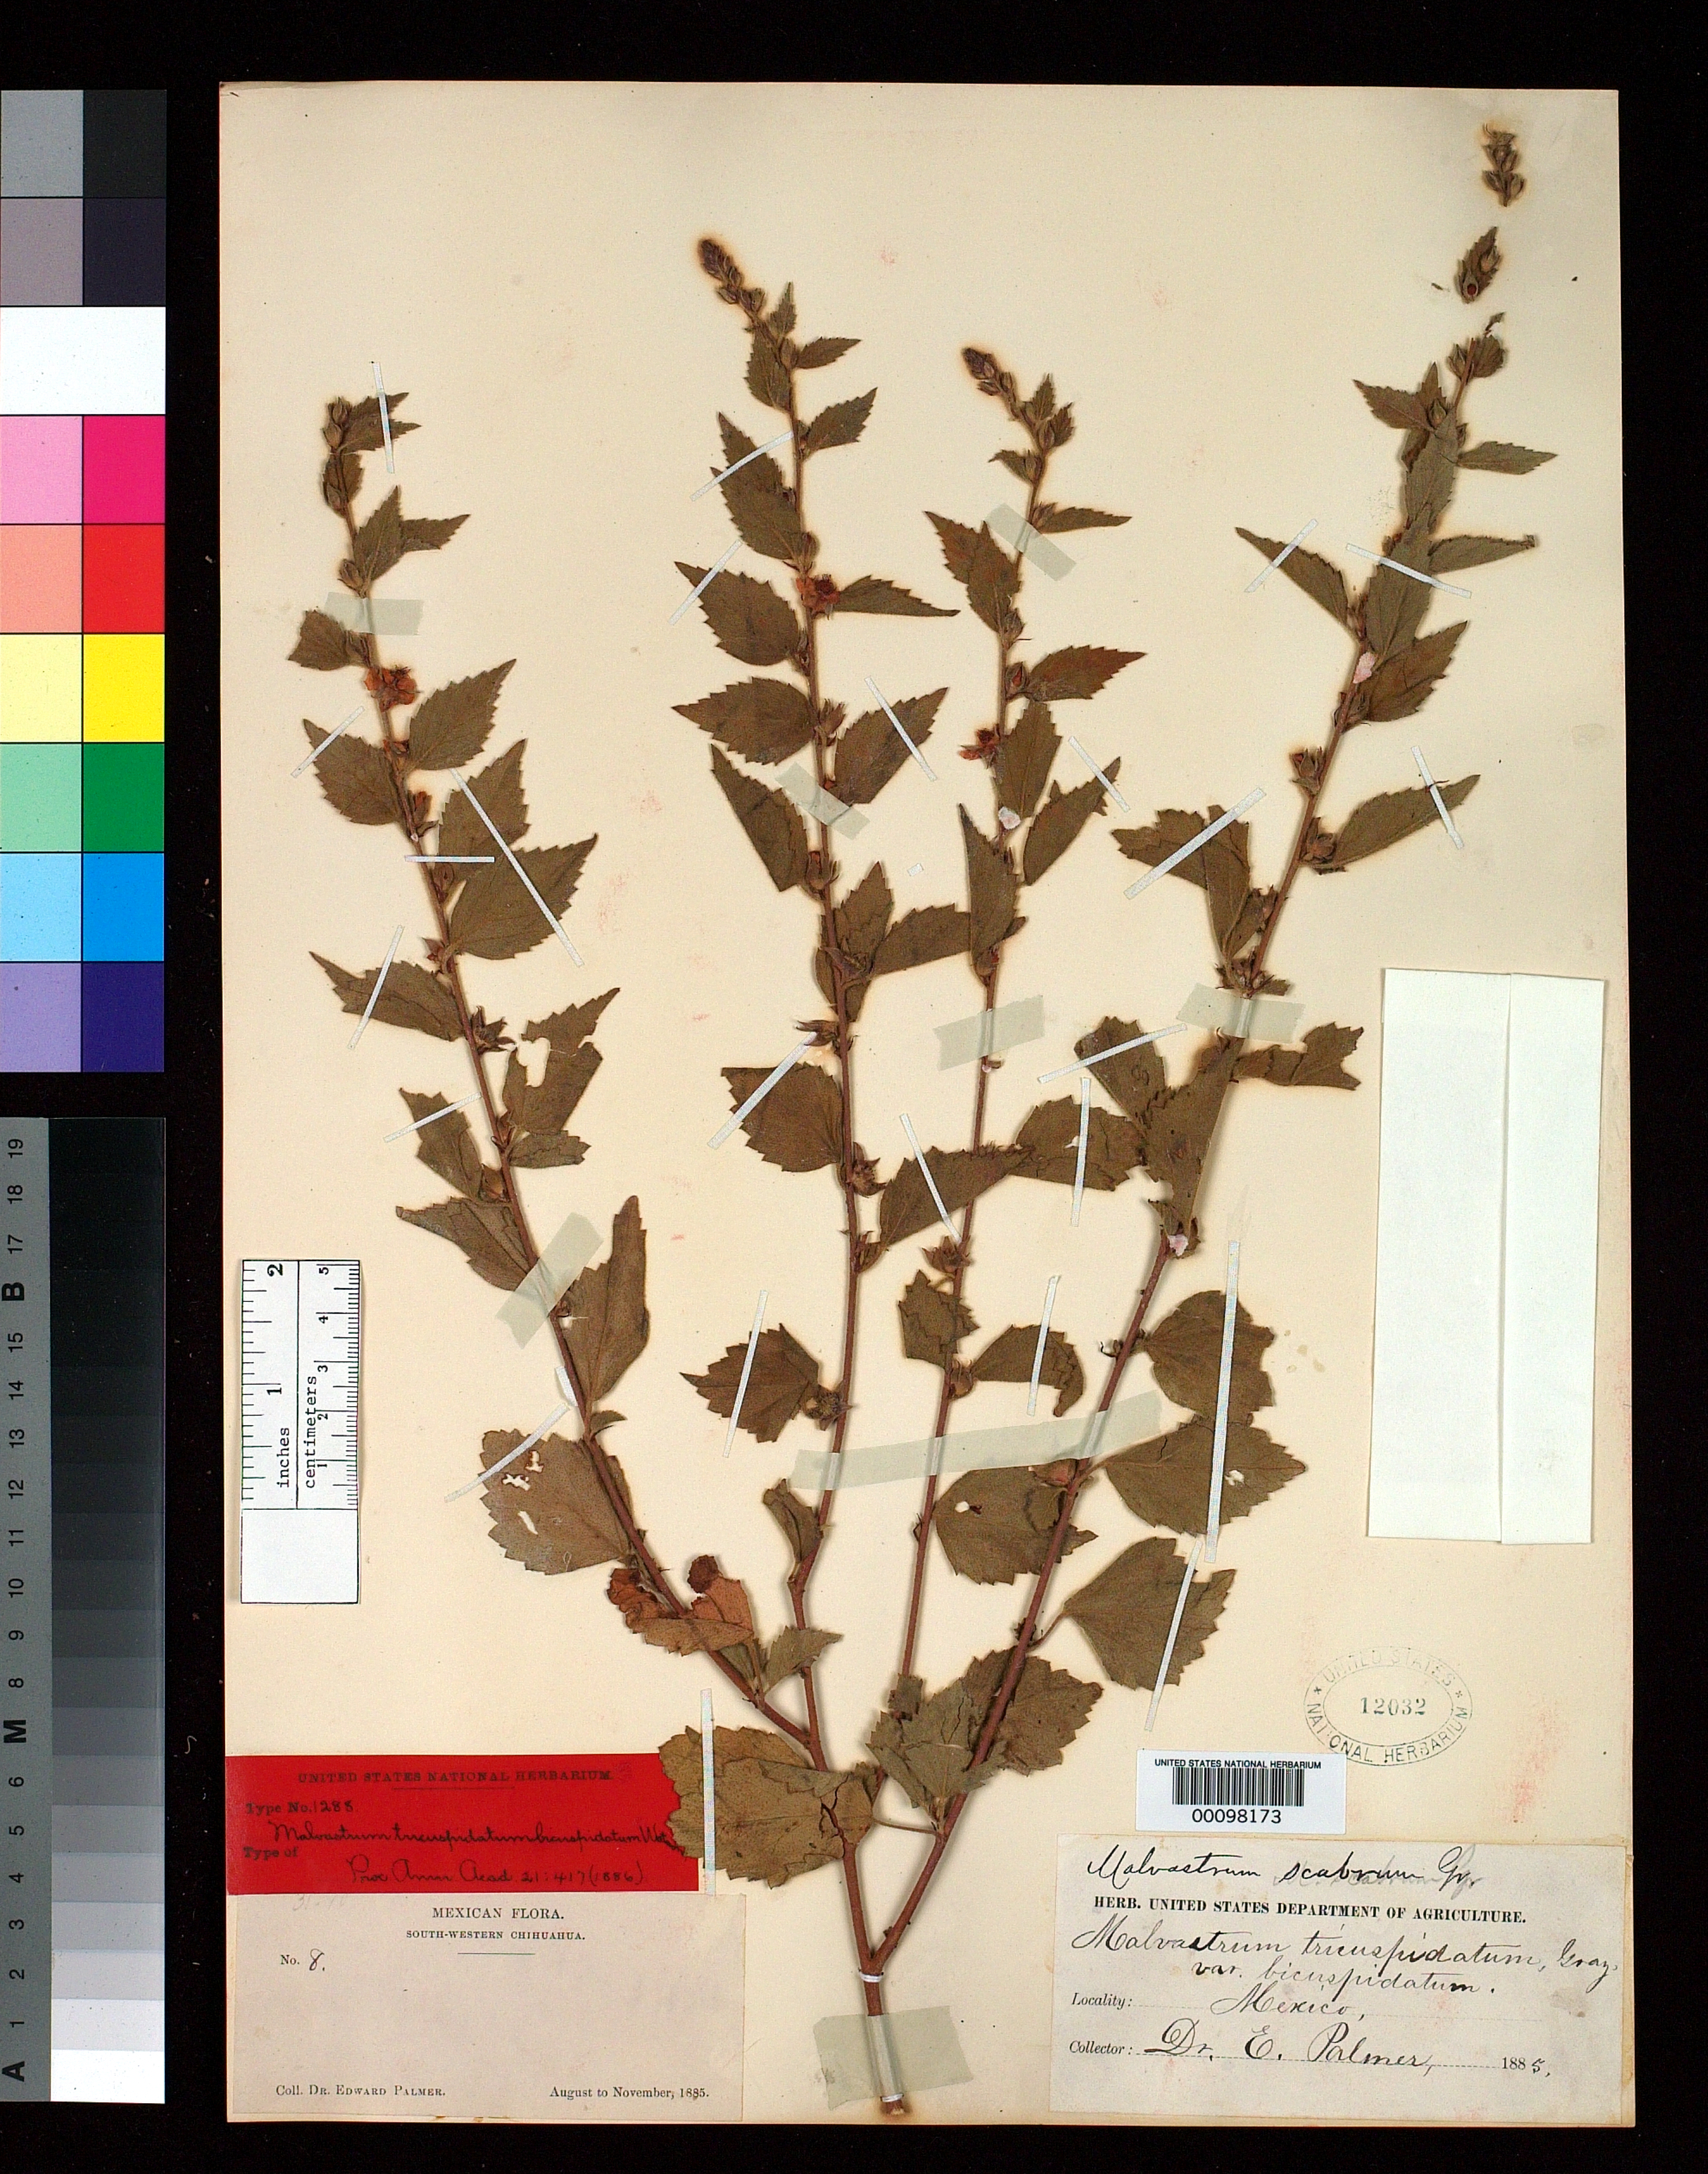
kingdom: Plantae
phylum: Tracheophyta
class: Magnoliopsida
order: Malvales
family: Malvaceae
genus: Malvastrum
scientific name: Malvastrum tricuspidatum var. bicuspidatum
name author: S. Watson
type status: Isotype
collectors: E. Palmer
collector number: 8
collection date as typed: Aug 1885 to -- Nov 1885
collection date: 1885-08/1885-11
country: Mexico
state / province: Chihuahua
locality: South-western Chihuahua.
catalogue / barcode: US 12032